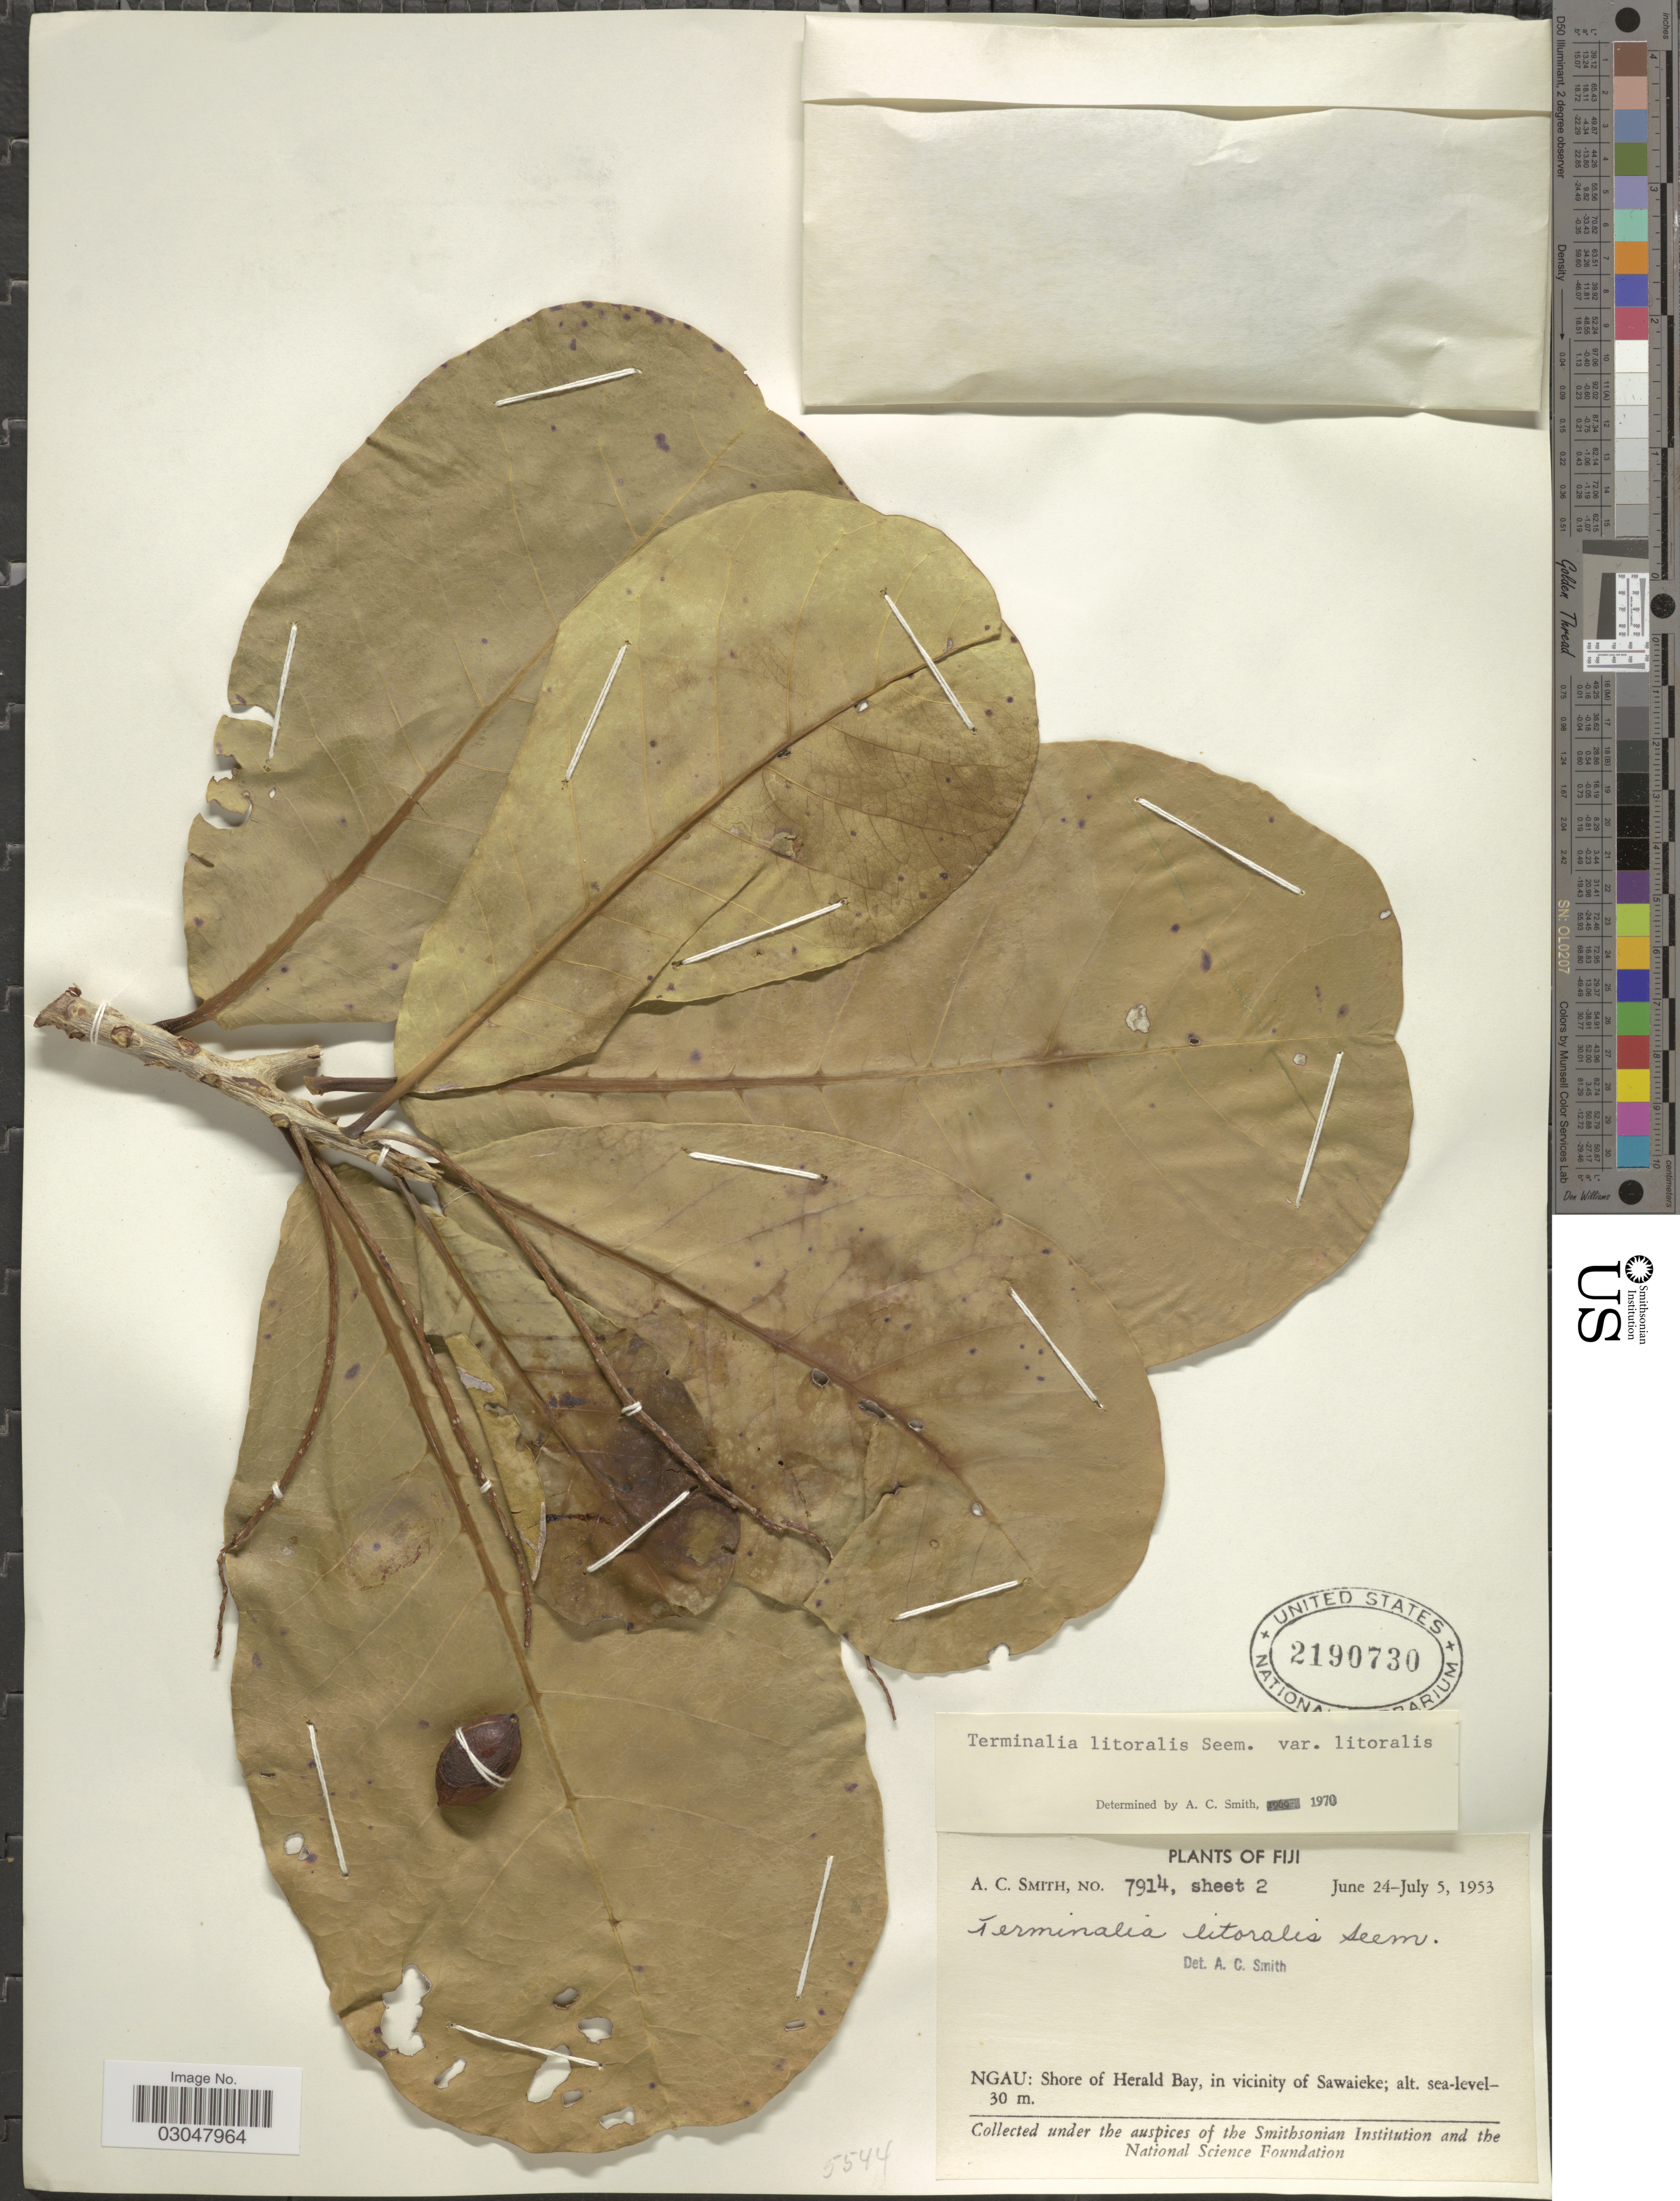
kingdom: Plantae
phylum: Tracheophyta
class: Magnoliopsida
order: Myrtales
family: Combretaceae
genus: Terminalia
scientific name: Terminalia litoralis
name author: Seem.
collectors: A. C. Smith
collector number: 7914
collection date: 1953-06-24/1953-07-05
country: Fiji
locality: Ngau: Shore of Herald Bay, in vicinity of Sawaieke.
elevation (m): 0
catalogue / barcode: US 2190730